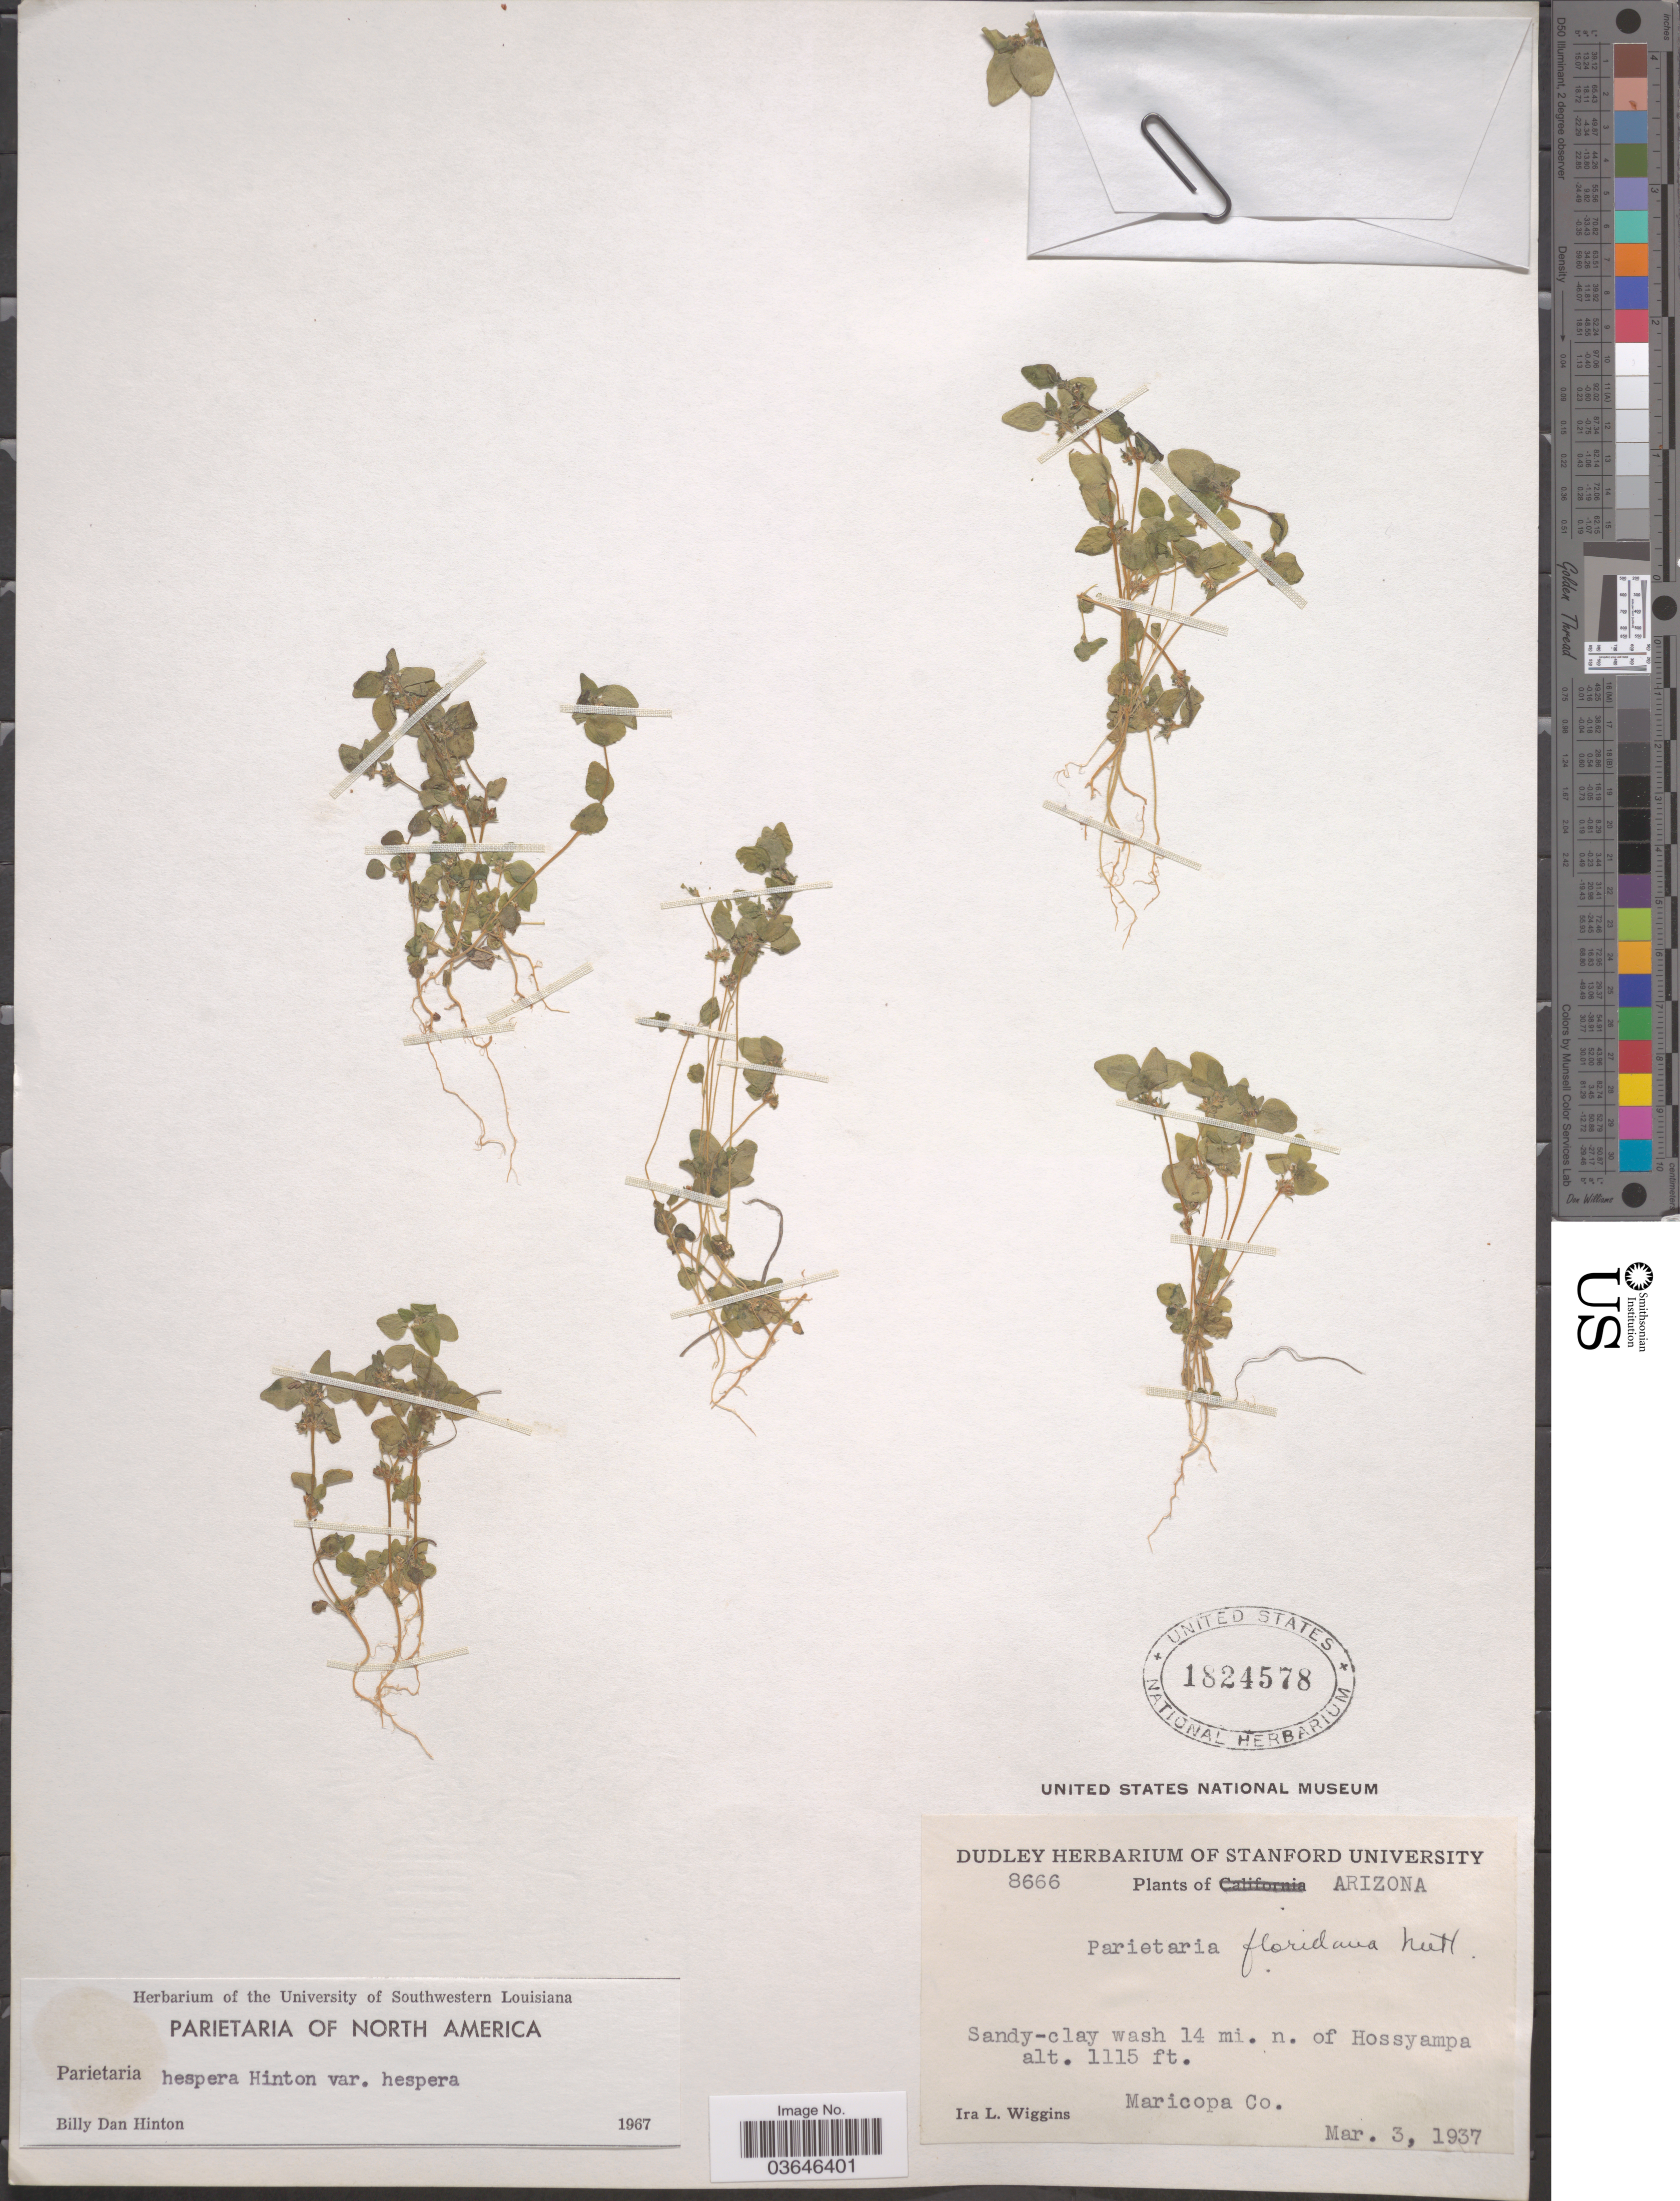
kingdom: Plantae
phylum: Tracheophyta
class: Magnoliopsida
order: Rosales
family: Urticaceae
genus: Parietaria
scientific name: Parietaria hespera var. hespera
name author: Hinton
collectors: I. L. Wiggins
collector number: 8666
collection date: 1937-03-03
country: United States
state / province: Arizona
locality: Sandy-clay wash 14 mi. n. of Hossyampa.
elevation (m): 340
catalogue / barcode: US 1824578